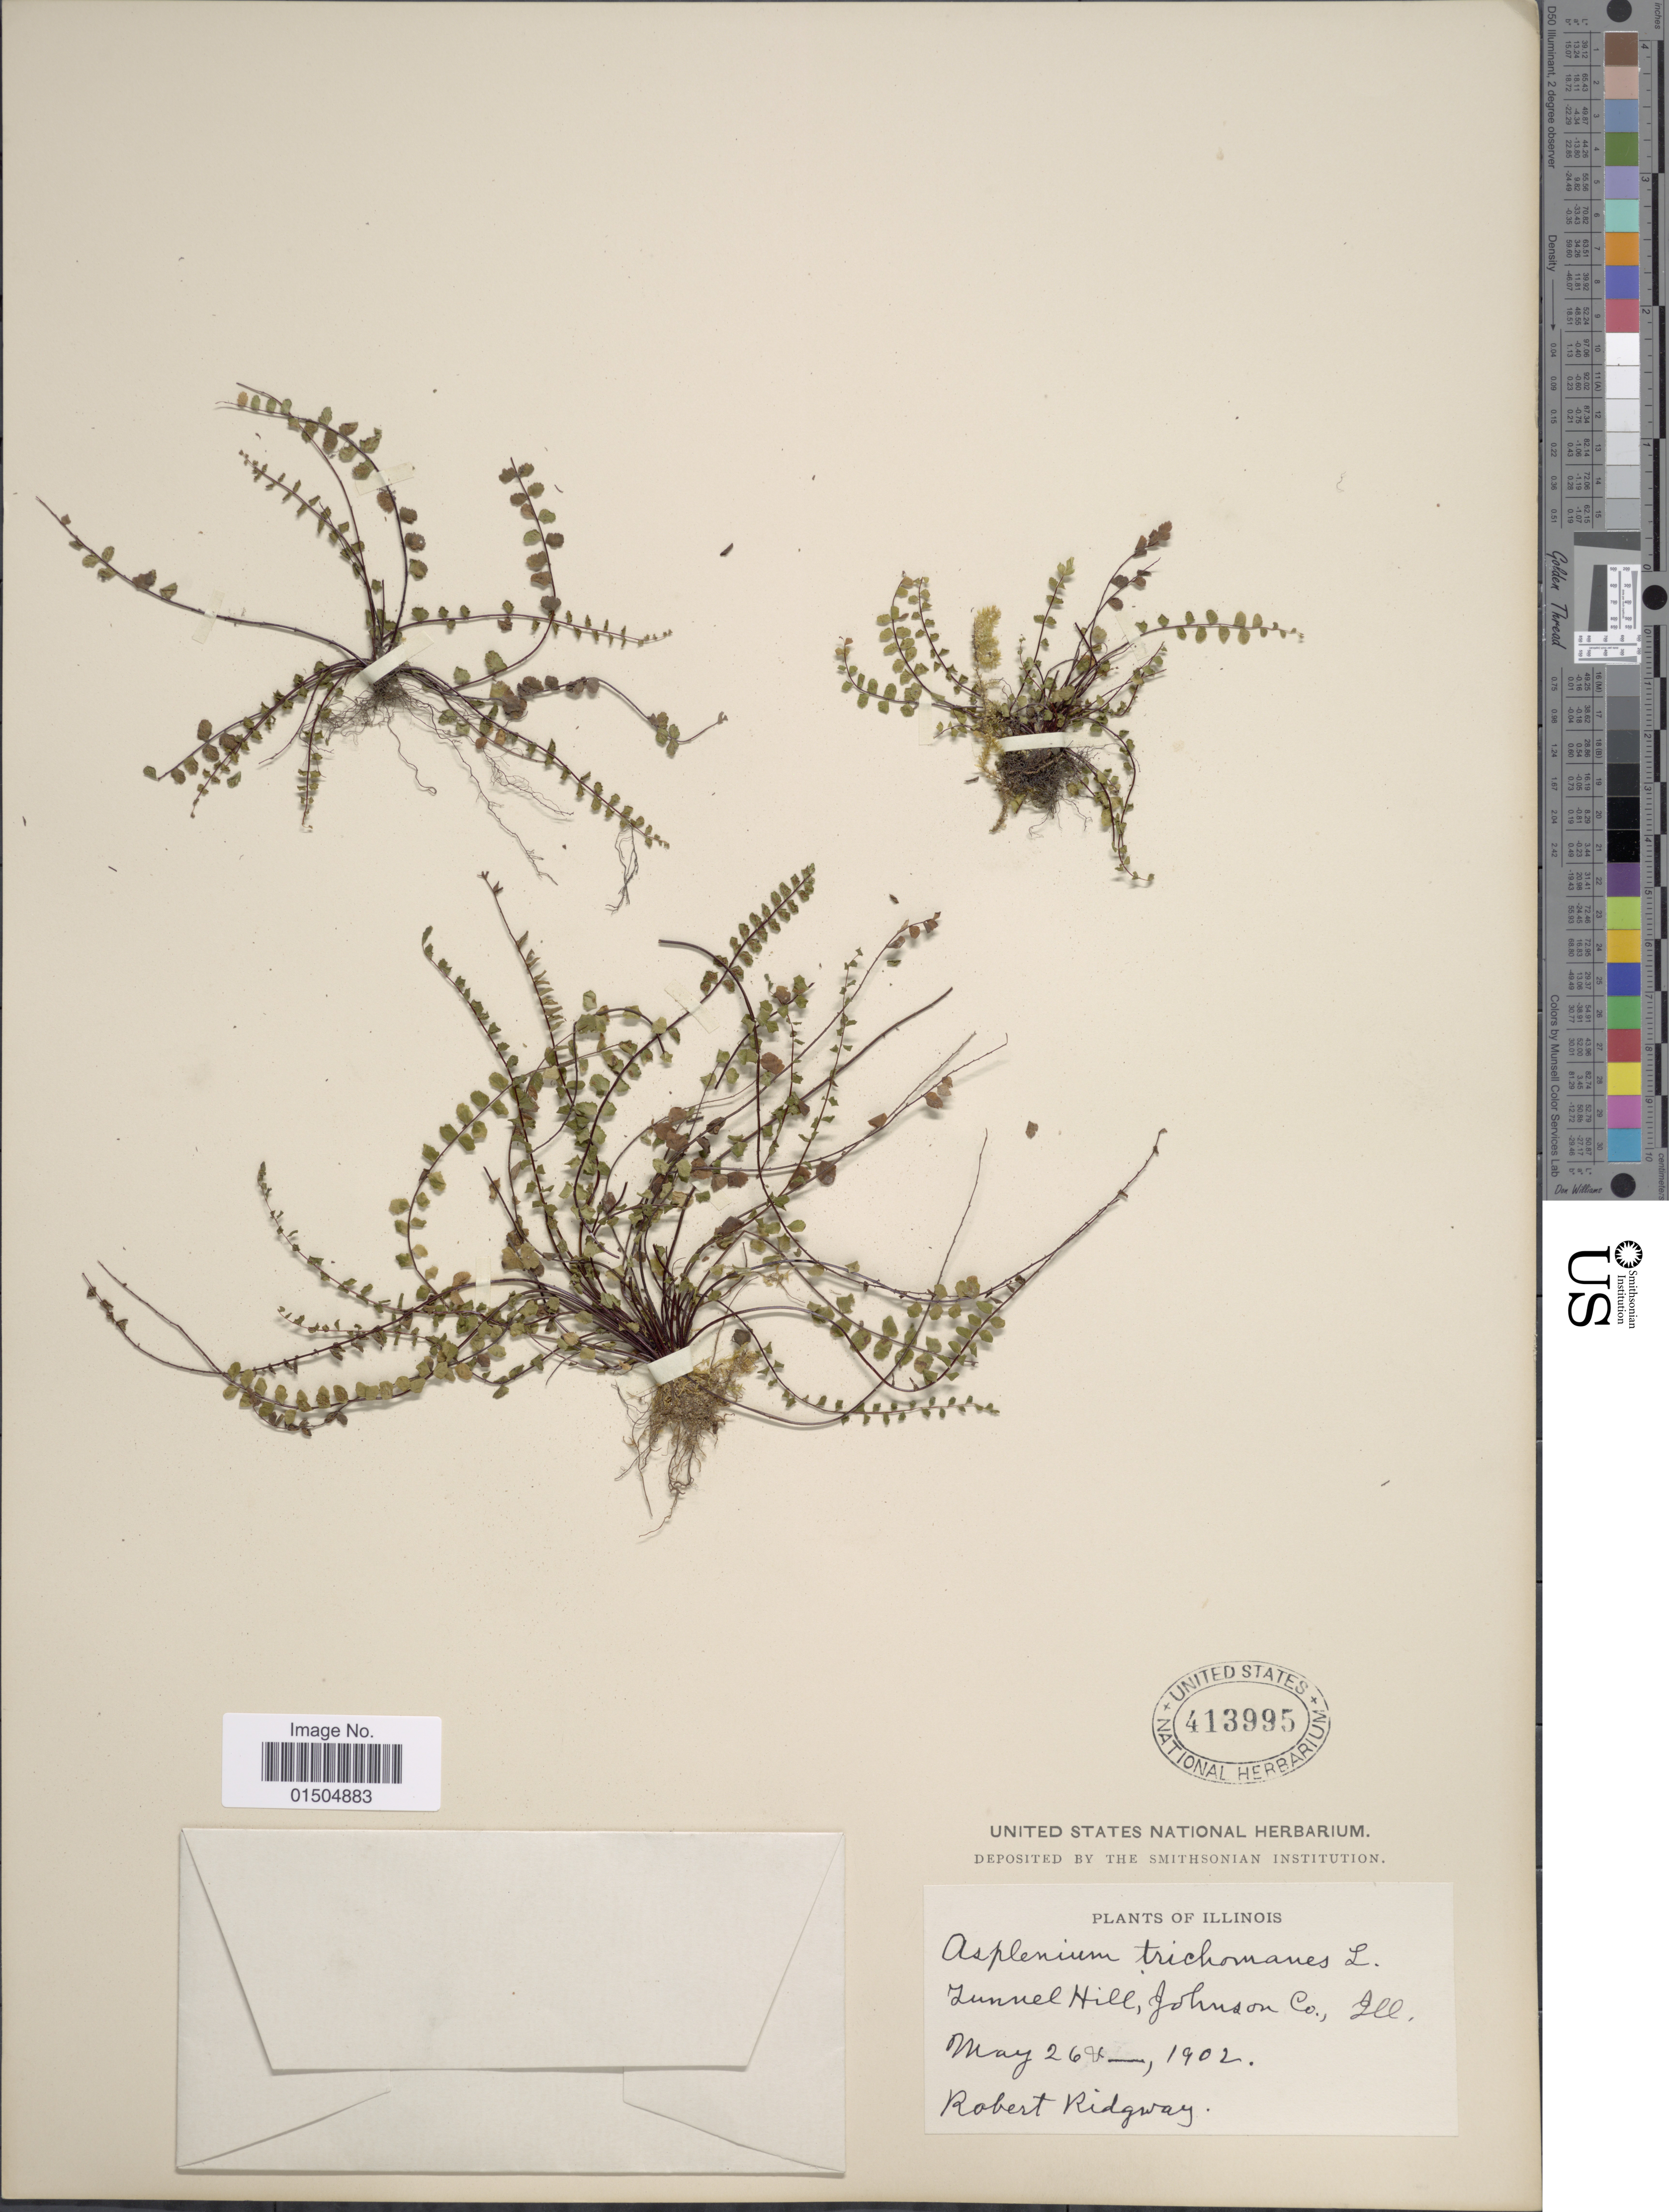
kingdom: Plantae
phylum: Tracheophyta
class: Polypodiopsida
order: Polypodiales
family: Aspleniaceae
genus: Asplenium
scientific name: Asplenium trichomanes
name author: L.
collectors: R. Ridgway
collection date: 1902-05-26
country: United States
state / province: Illinois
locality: Tunnel Hill, Johnson Co.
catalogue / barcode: US 413995